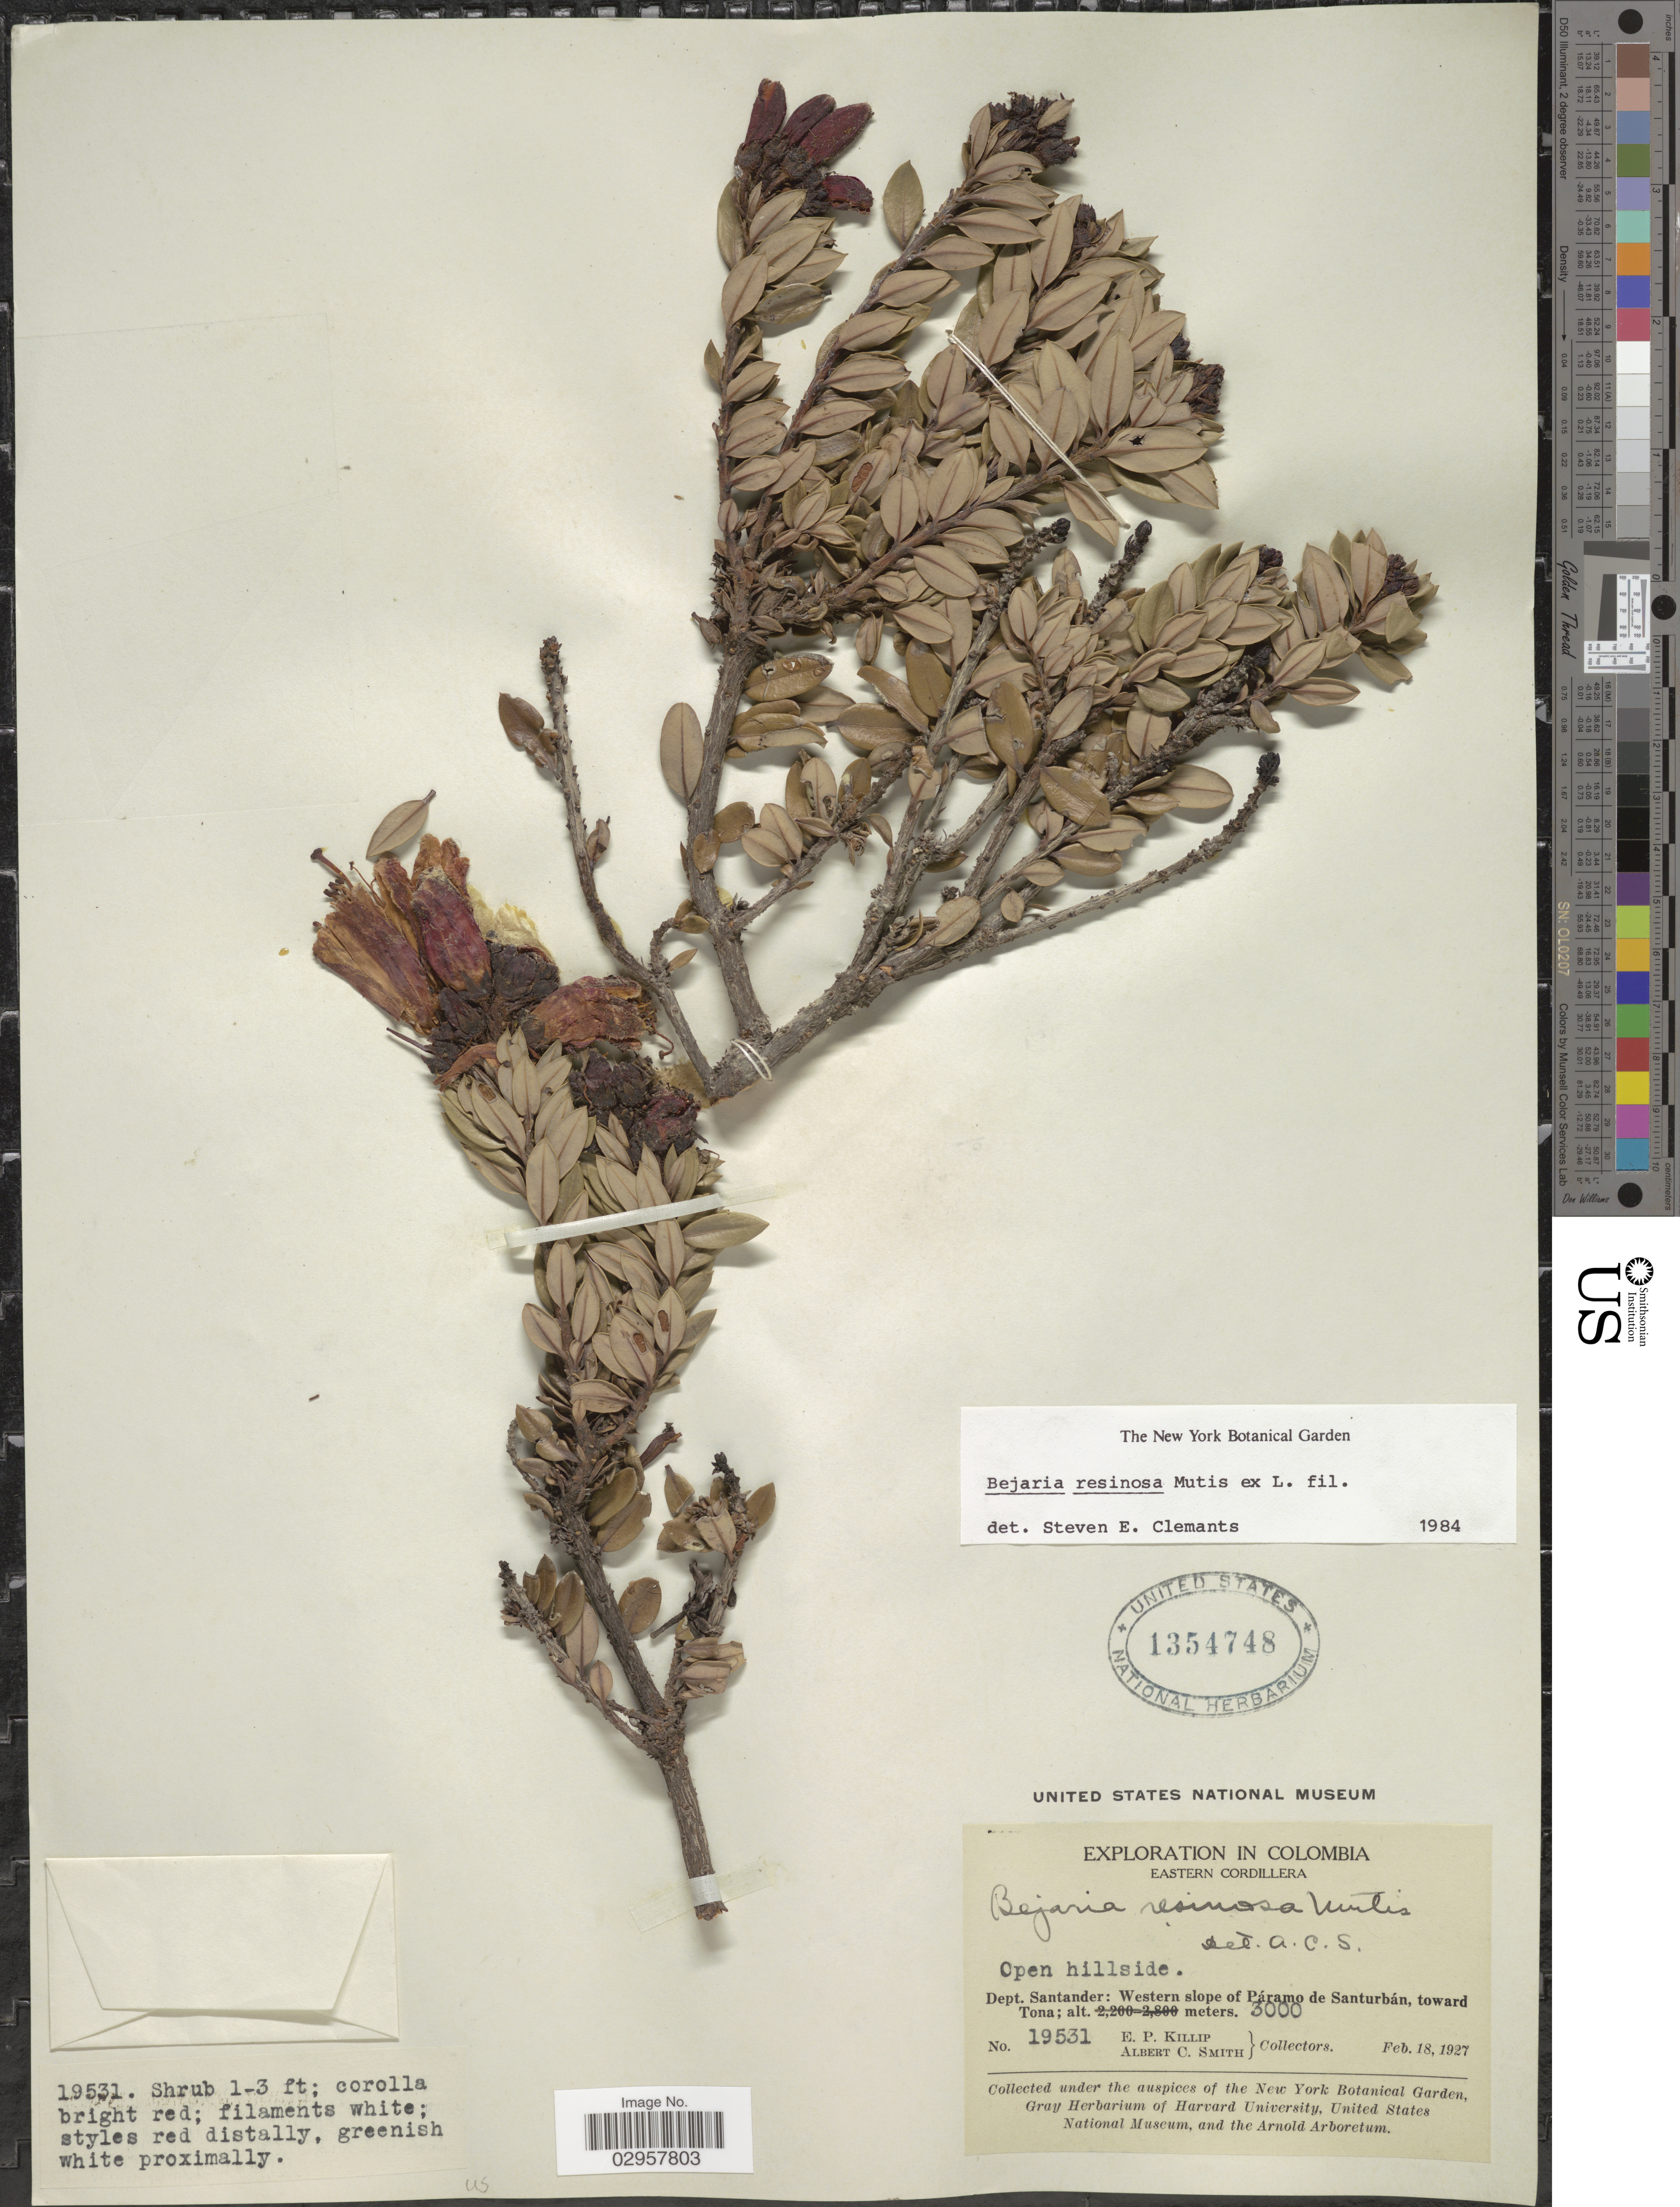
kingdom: Plantae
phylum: Tracheophyta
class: Magnoliopsida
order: Ericales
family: Ericaceae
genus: Befaria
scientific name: Befaria resinosa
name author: Mutis ex L. f.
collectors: E. P. Killip & A. C. Smith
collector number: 19531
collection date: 1927-02-18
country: Colombia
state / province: Santander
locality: Eastern Cordillera. Dept. Santander: Western slope of Páramo de Santurbán, toward Tona.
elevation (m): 3000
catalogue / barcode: US 1354748